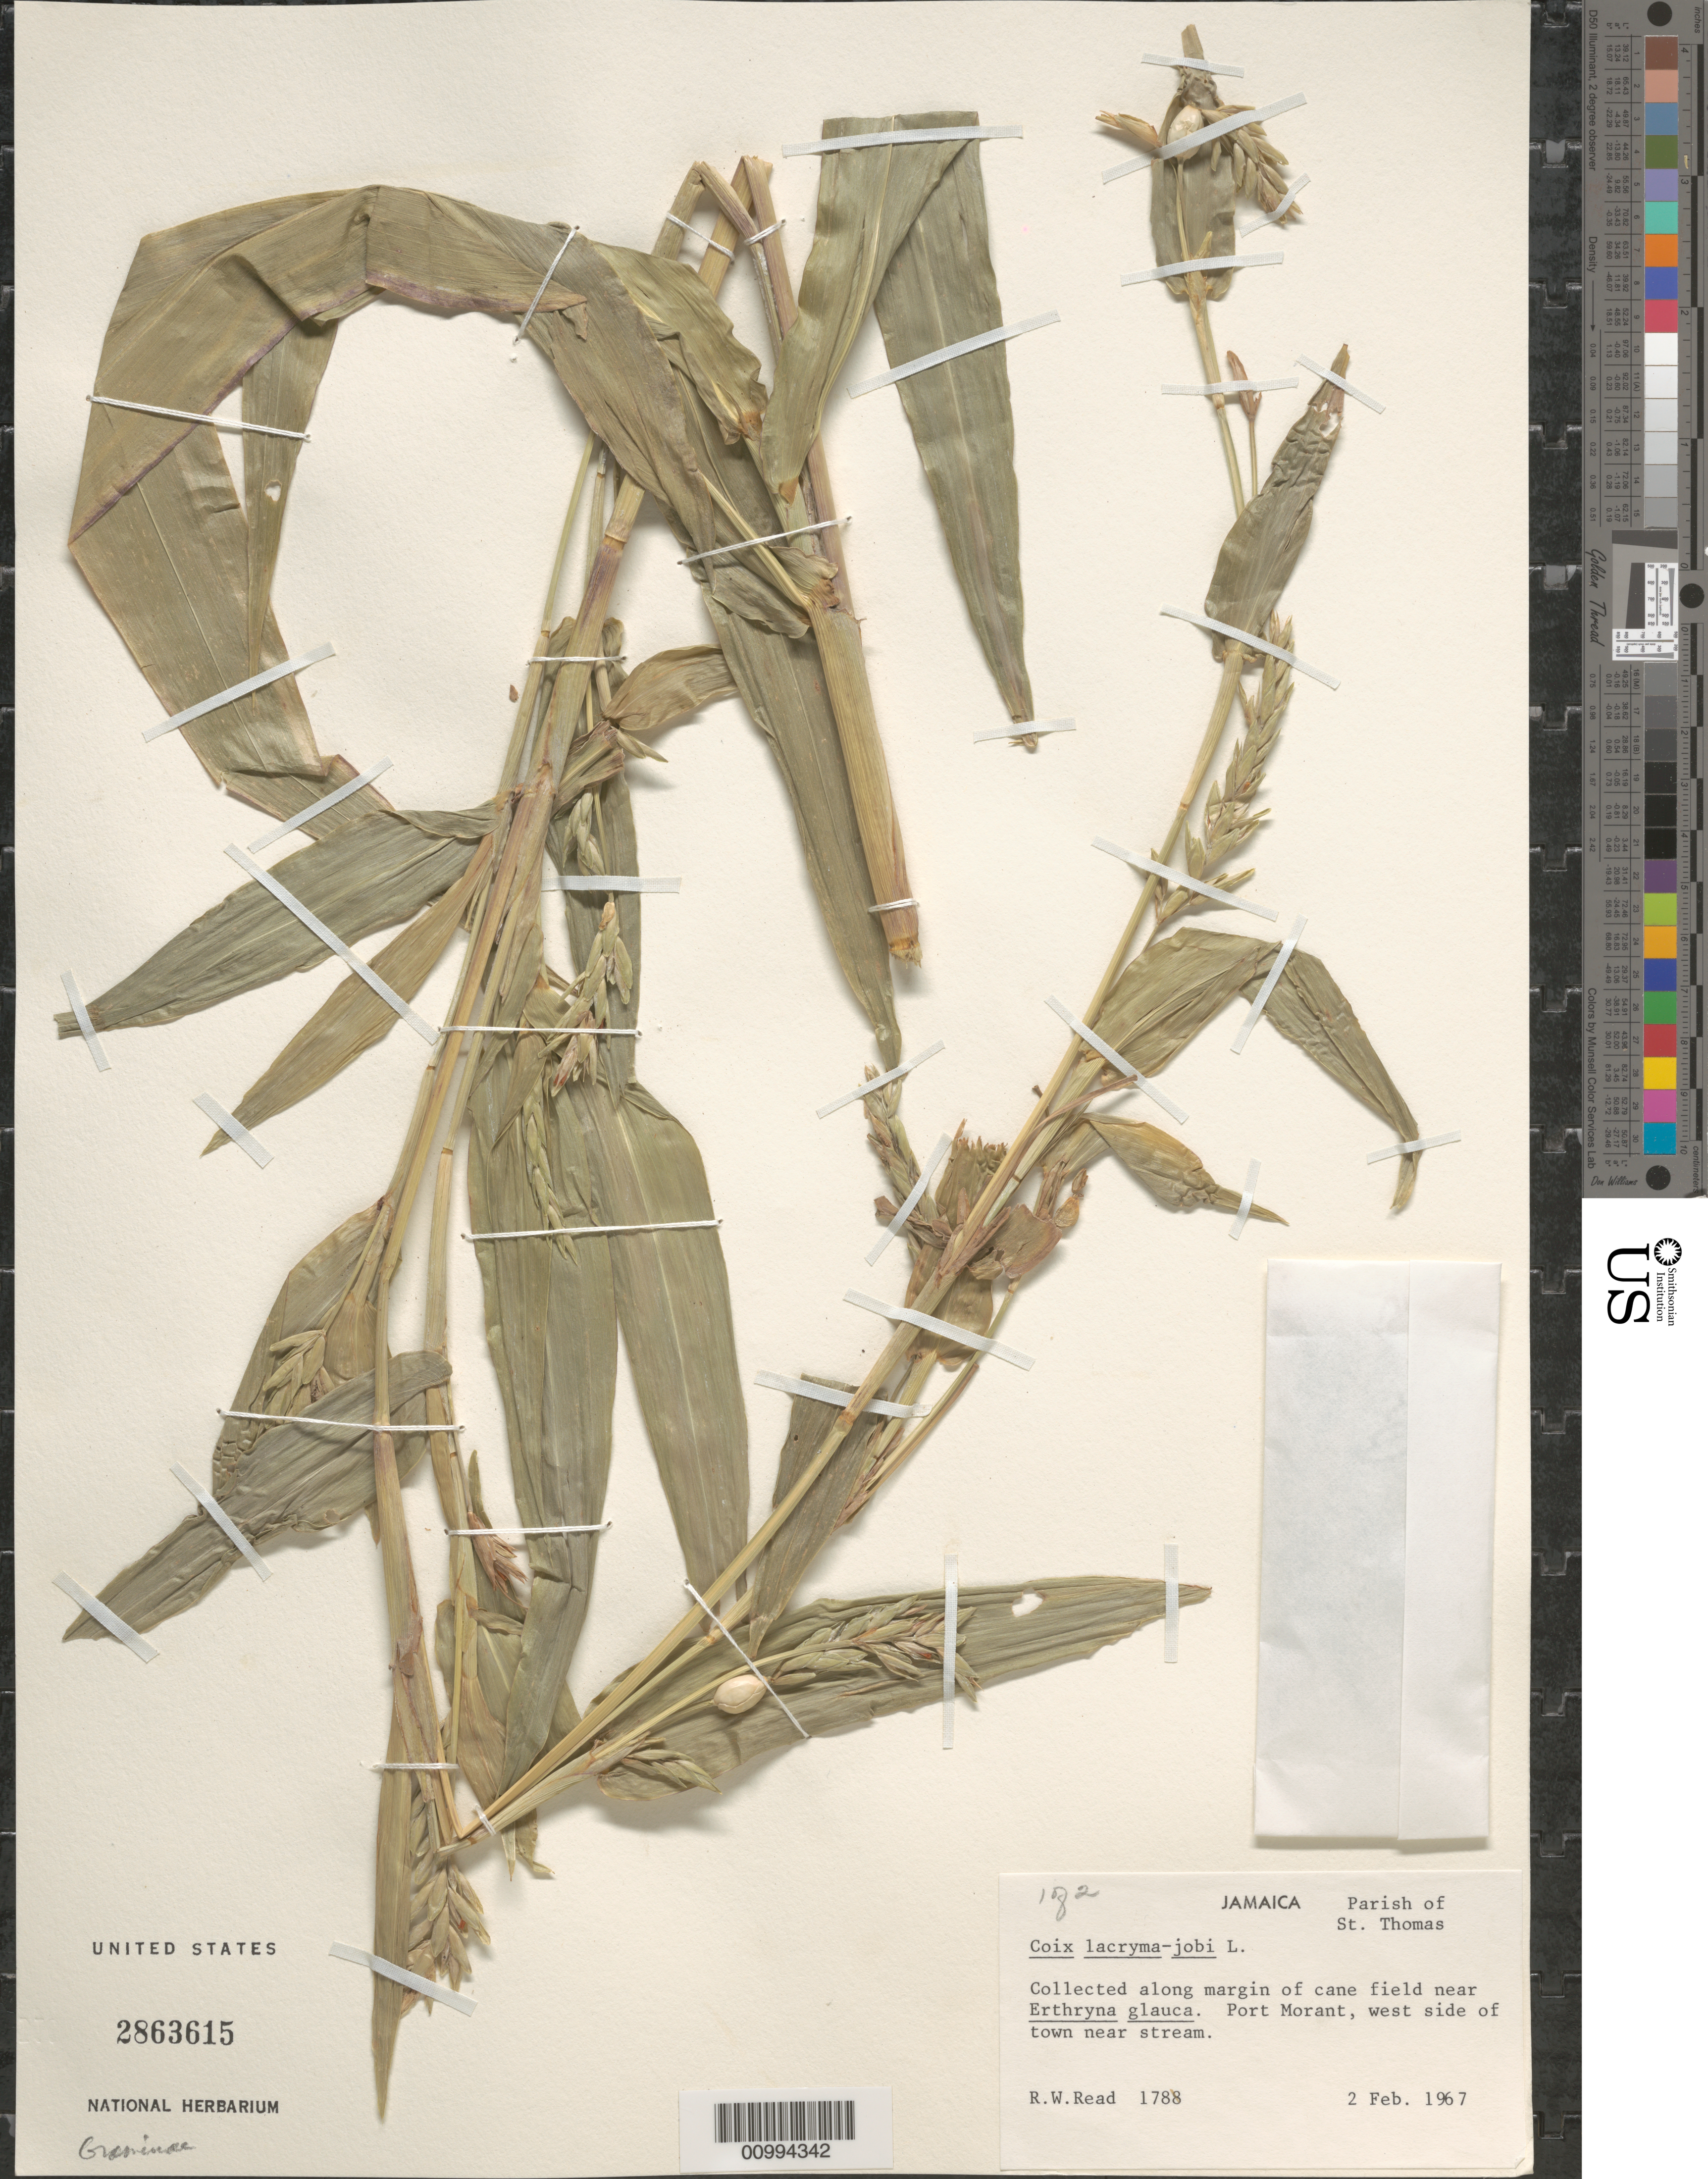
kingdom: Plantae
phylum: Tracheophyta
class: Liliopsida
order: Poales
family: Poaceae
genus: Coix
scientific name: Coix lacryma-jobi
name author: L.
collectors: R. W. Read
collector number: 1788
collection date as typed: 02 Feb 1967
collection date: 1967-02-02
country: Jamaica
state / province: Saint Thomas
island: Jamaica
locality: Port Morant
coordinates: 0 N, 0 E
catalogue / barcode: US 2863615